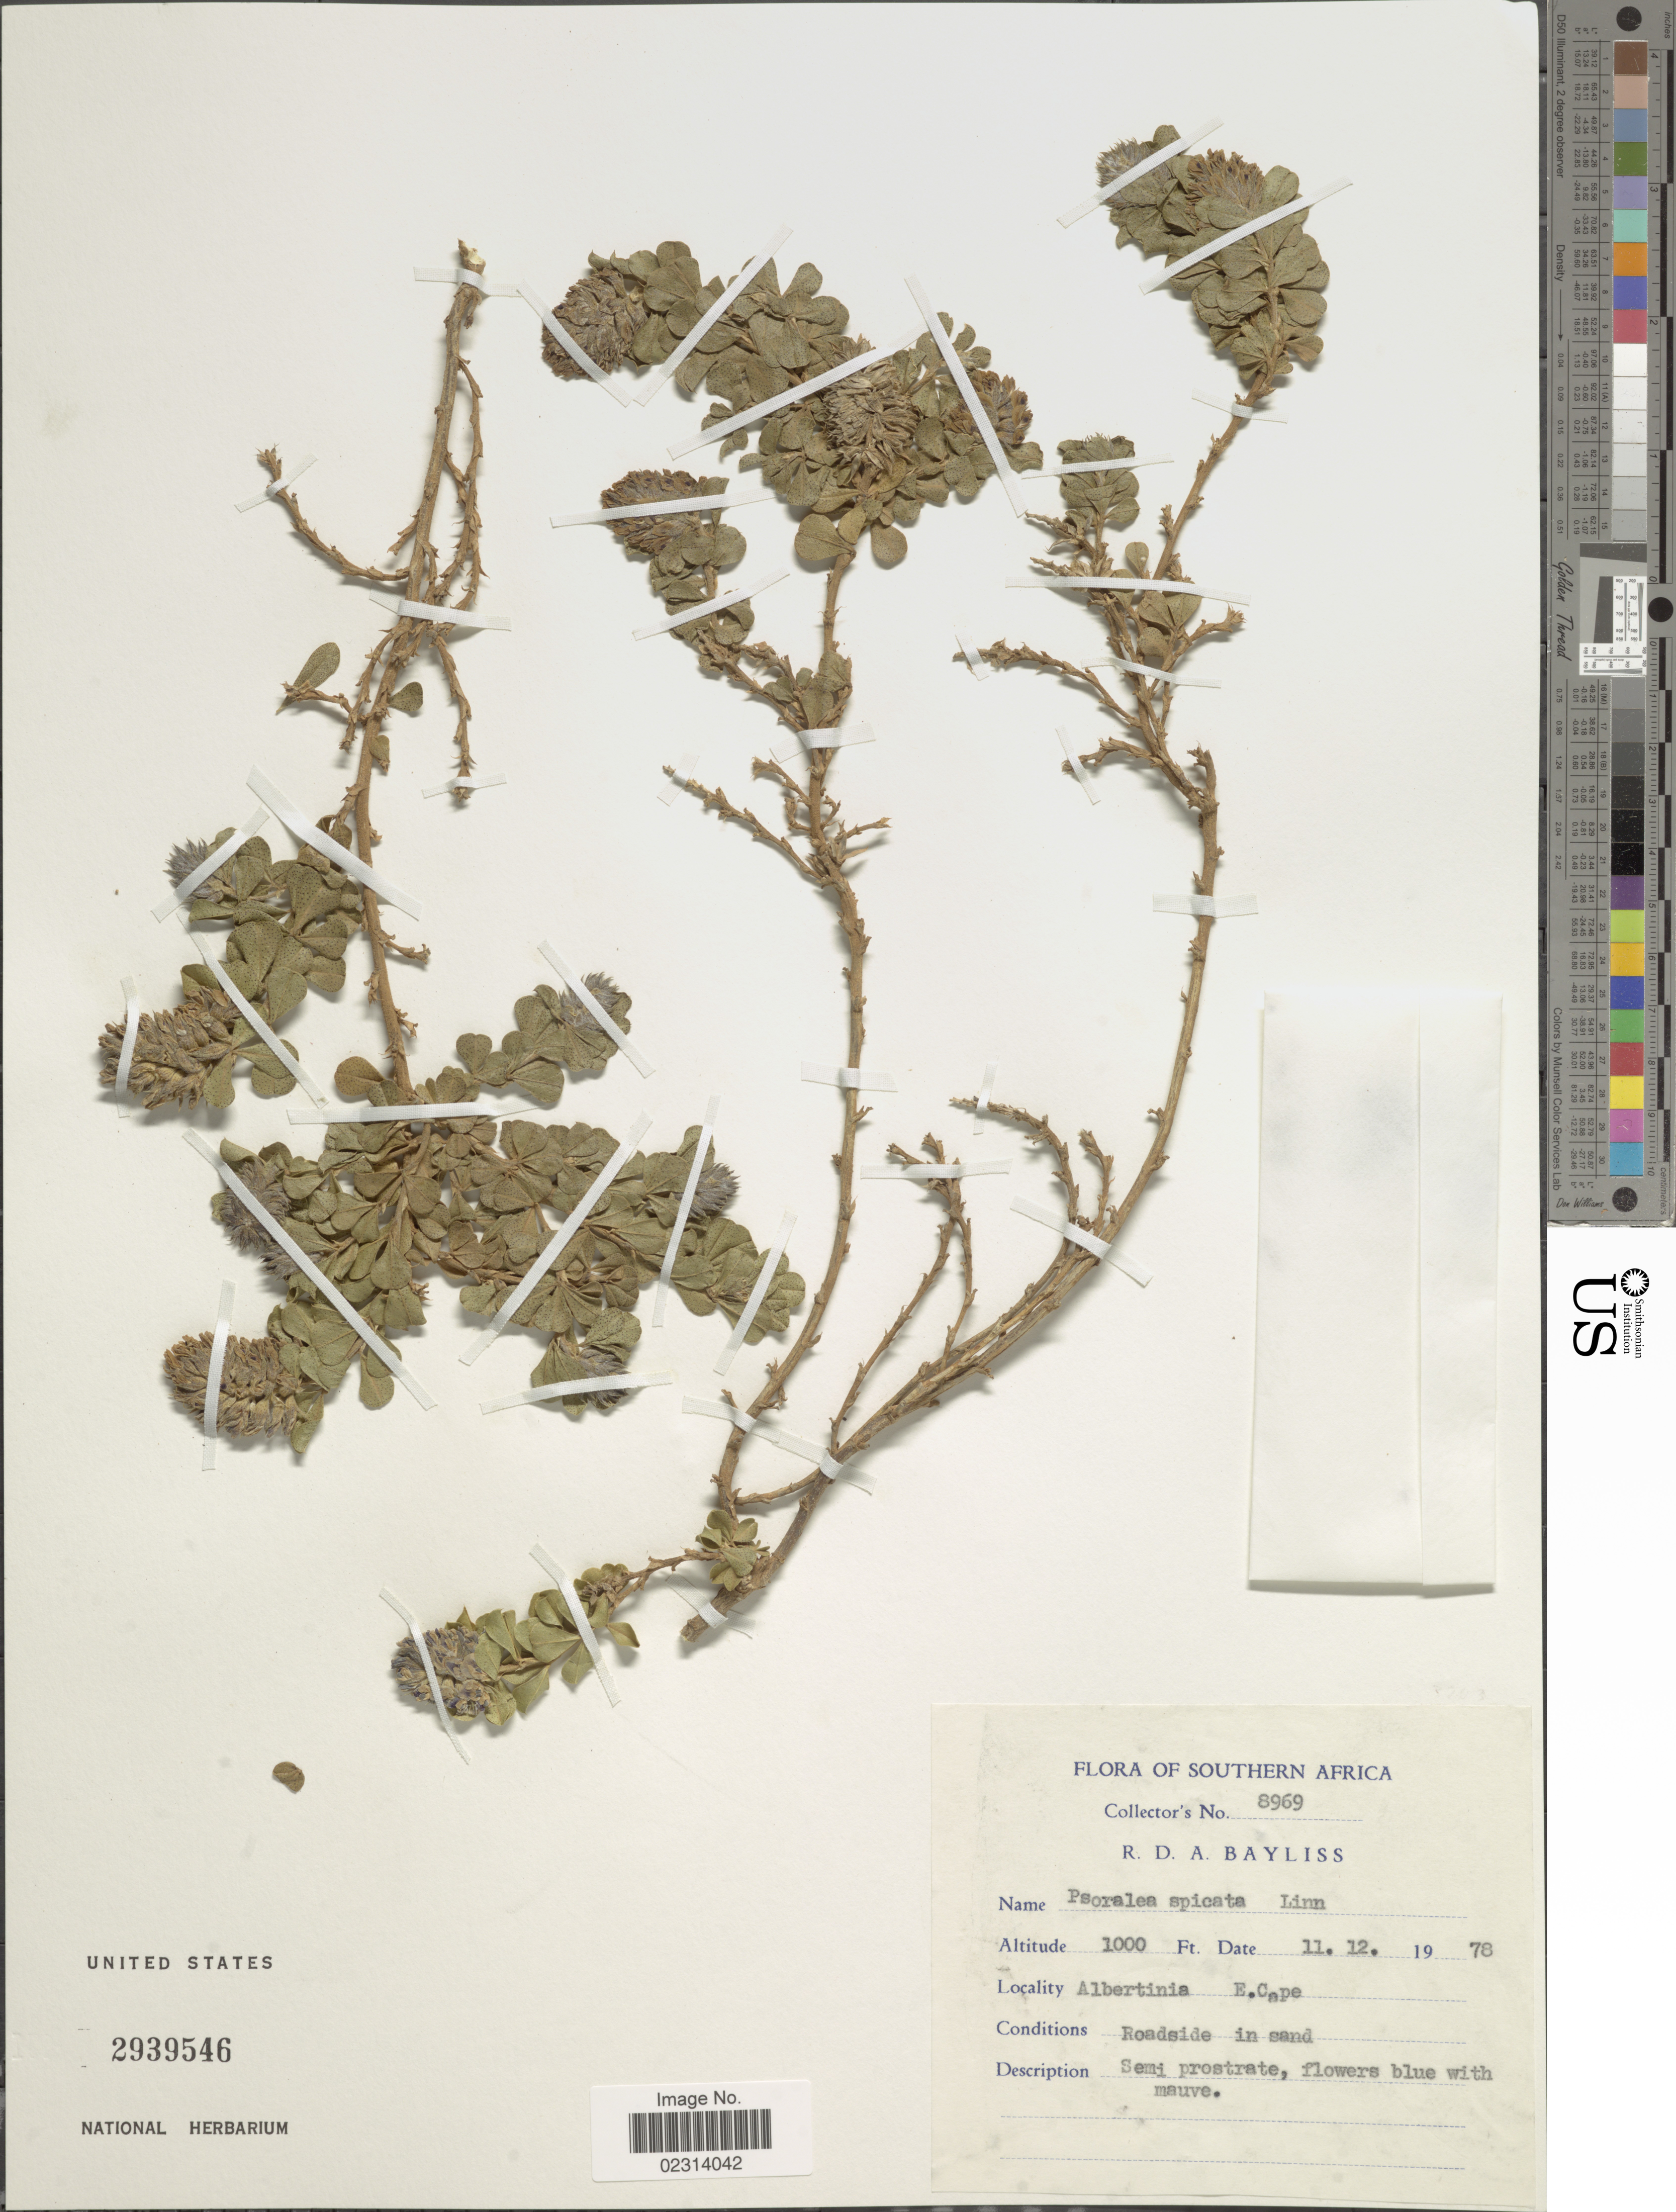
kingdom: Plantae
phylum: Tracheophyta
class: Magnoliopsida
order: Fabales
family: Fabaceae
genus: Otholobium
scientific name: Otholobium spicatum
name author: C.H. Stirt.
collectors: R. Bayliss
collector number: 8969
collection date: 1978-12-11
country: South Africa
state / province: Eastern Cape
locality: Southern Cape, Albertinia, E. Cape.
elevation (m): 305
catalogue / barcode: US 2939546